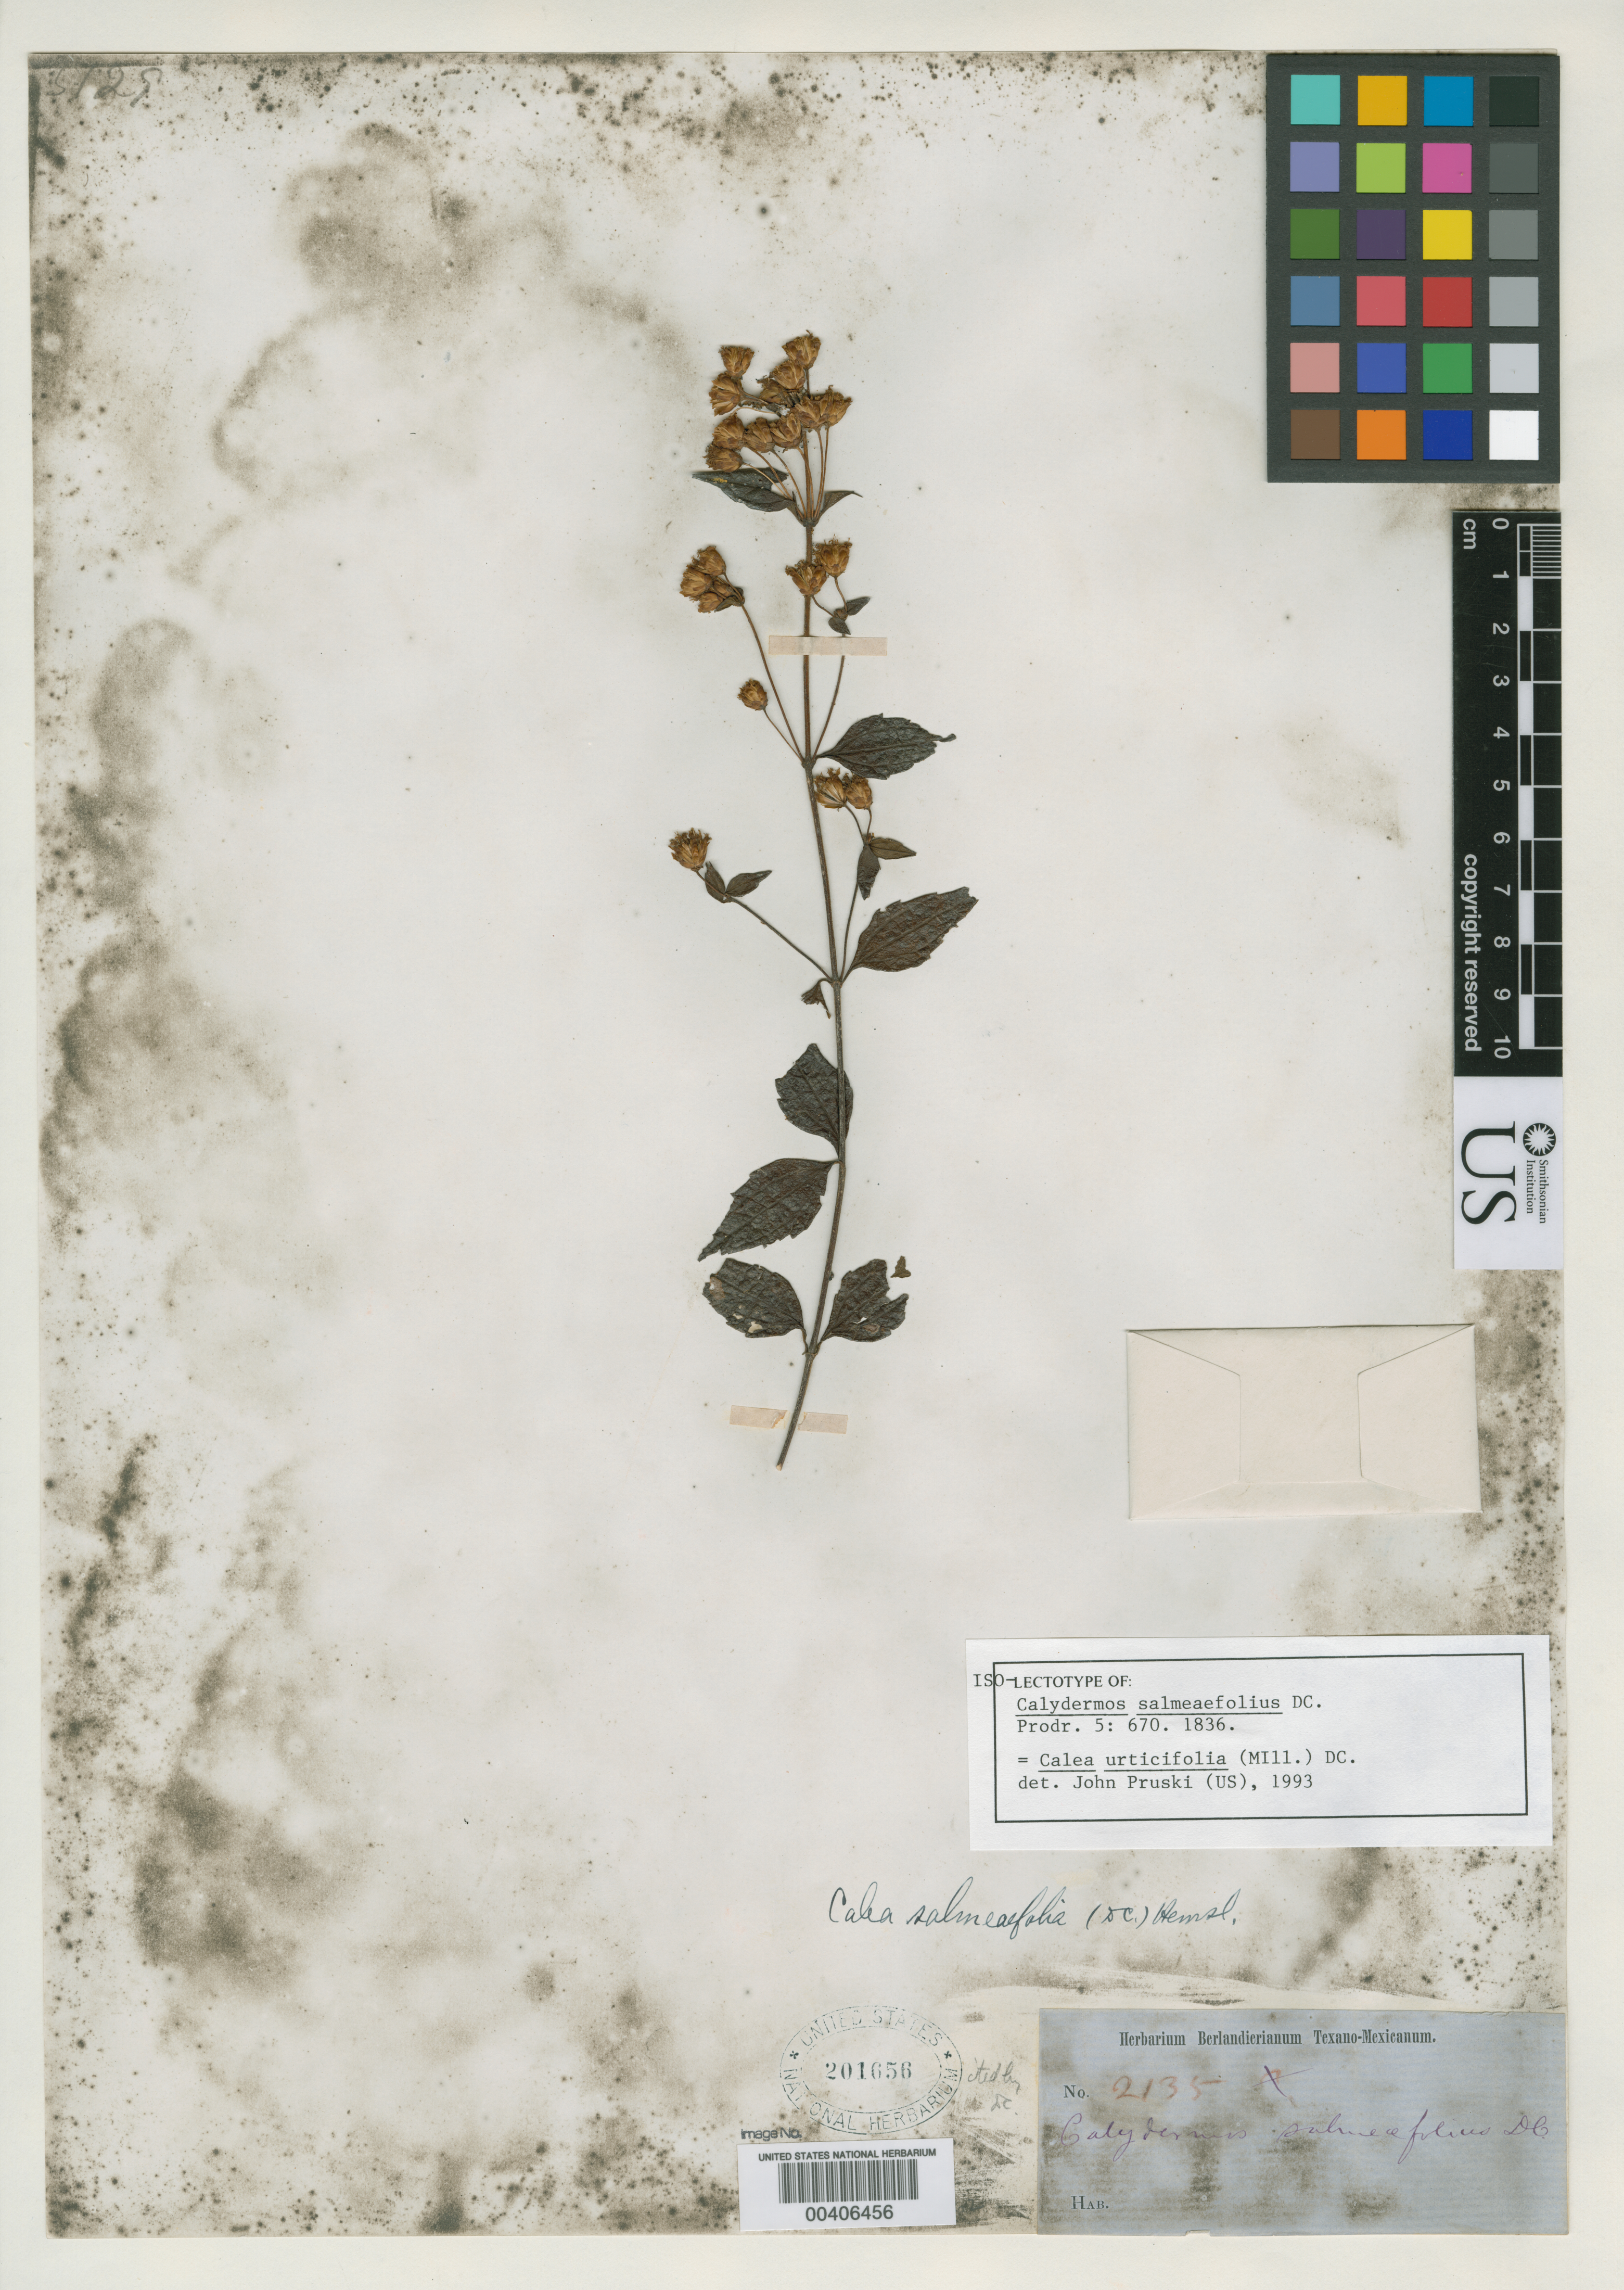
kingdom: Plantae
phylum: Tracheophyta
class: Magnoliopsida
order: Asterales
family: Asteraceae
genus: Calydermos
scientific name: Calydermos salmeaefolius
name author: DC.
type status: Isolectotype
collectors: J. L. Berlandier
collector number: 2135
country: Mexico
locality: E of Monserrat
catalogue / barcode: US 201656